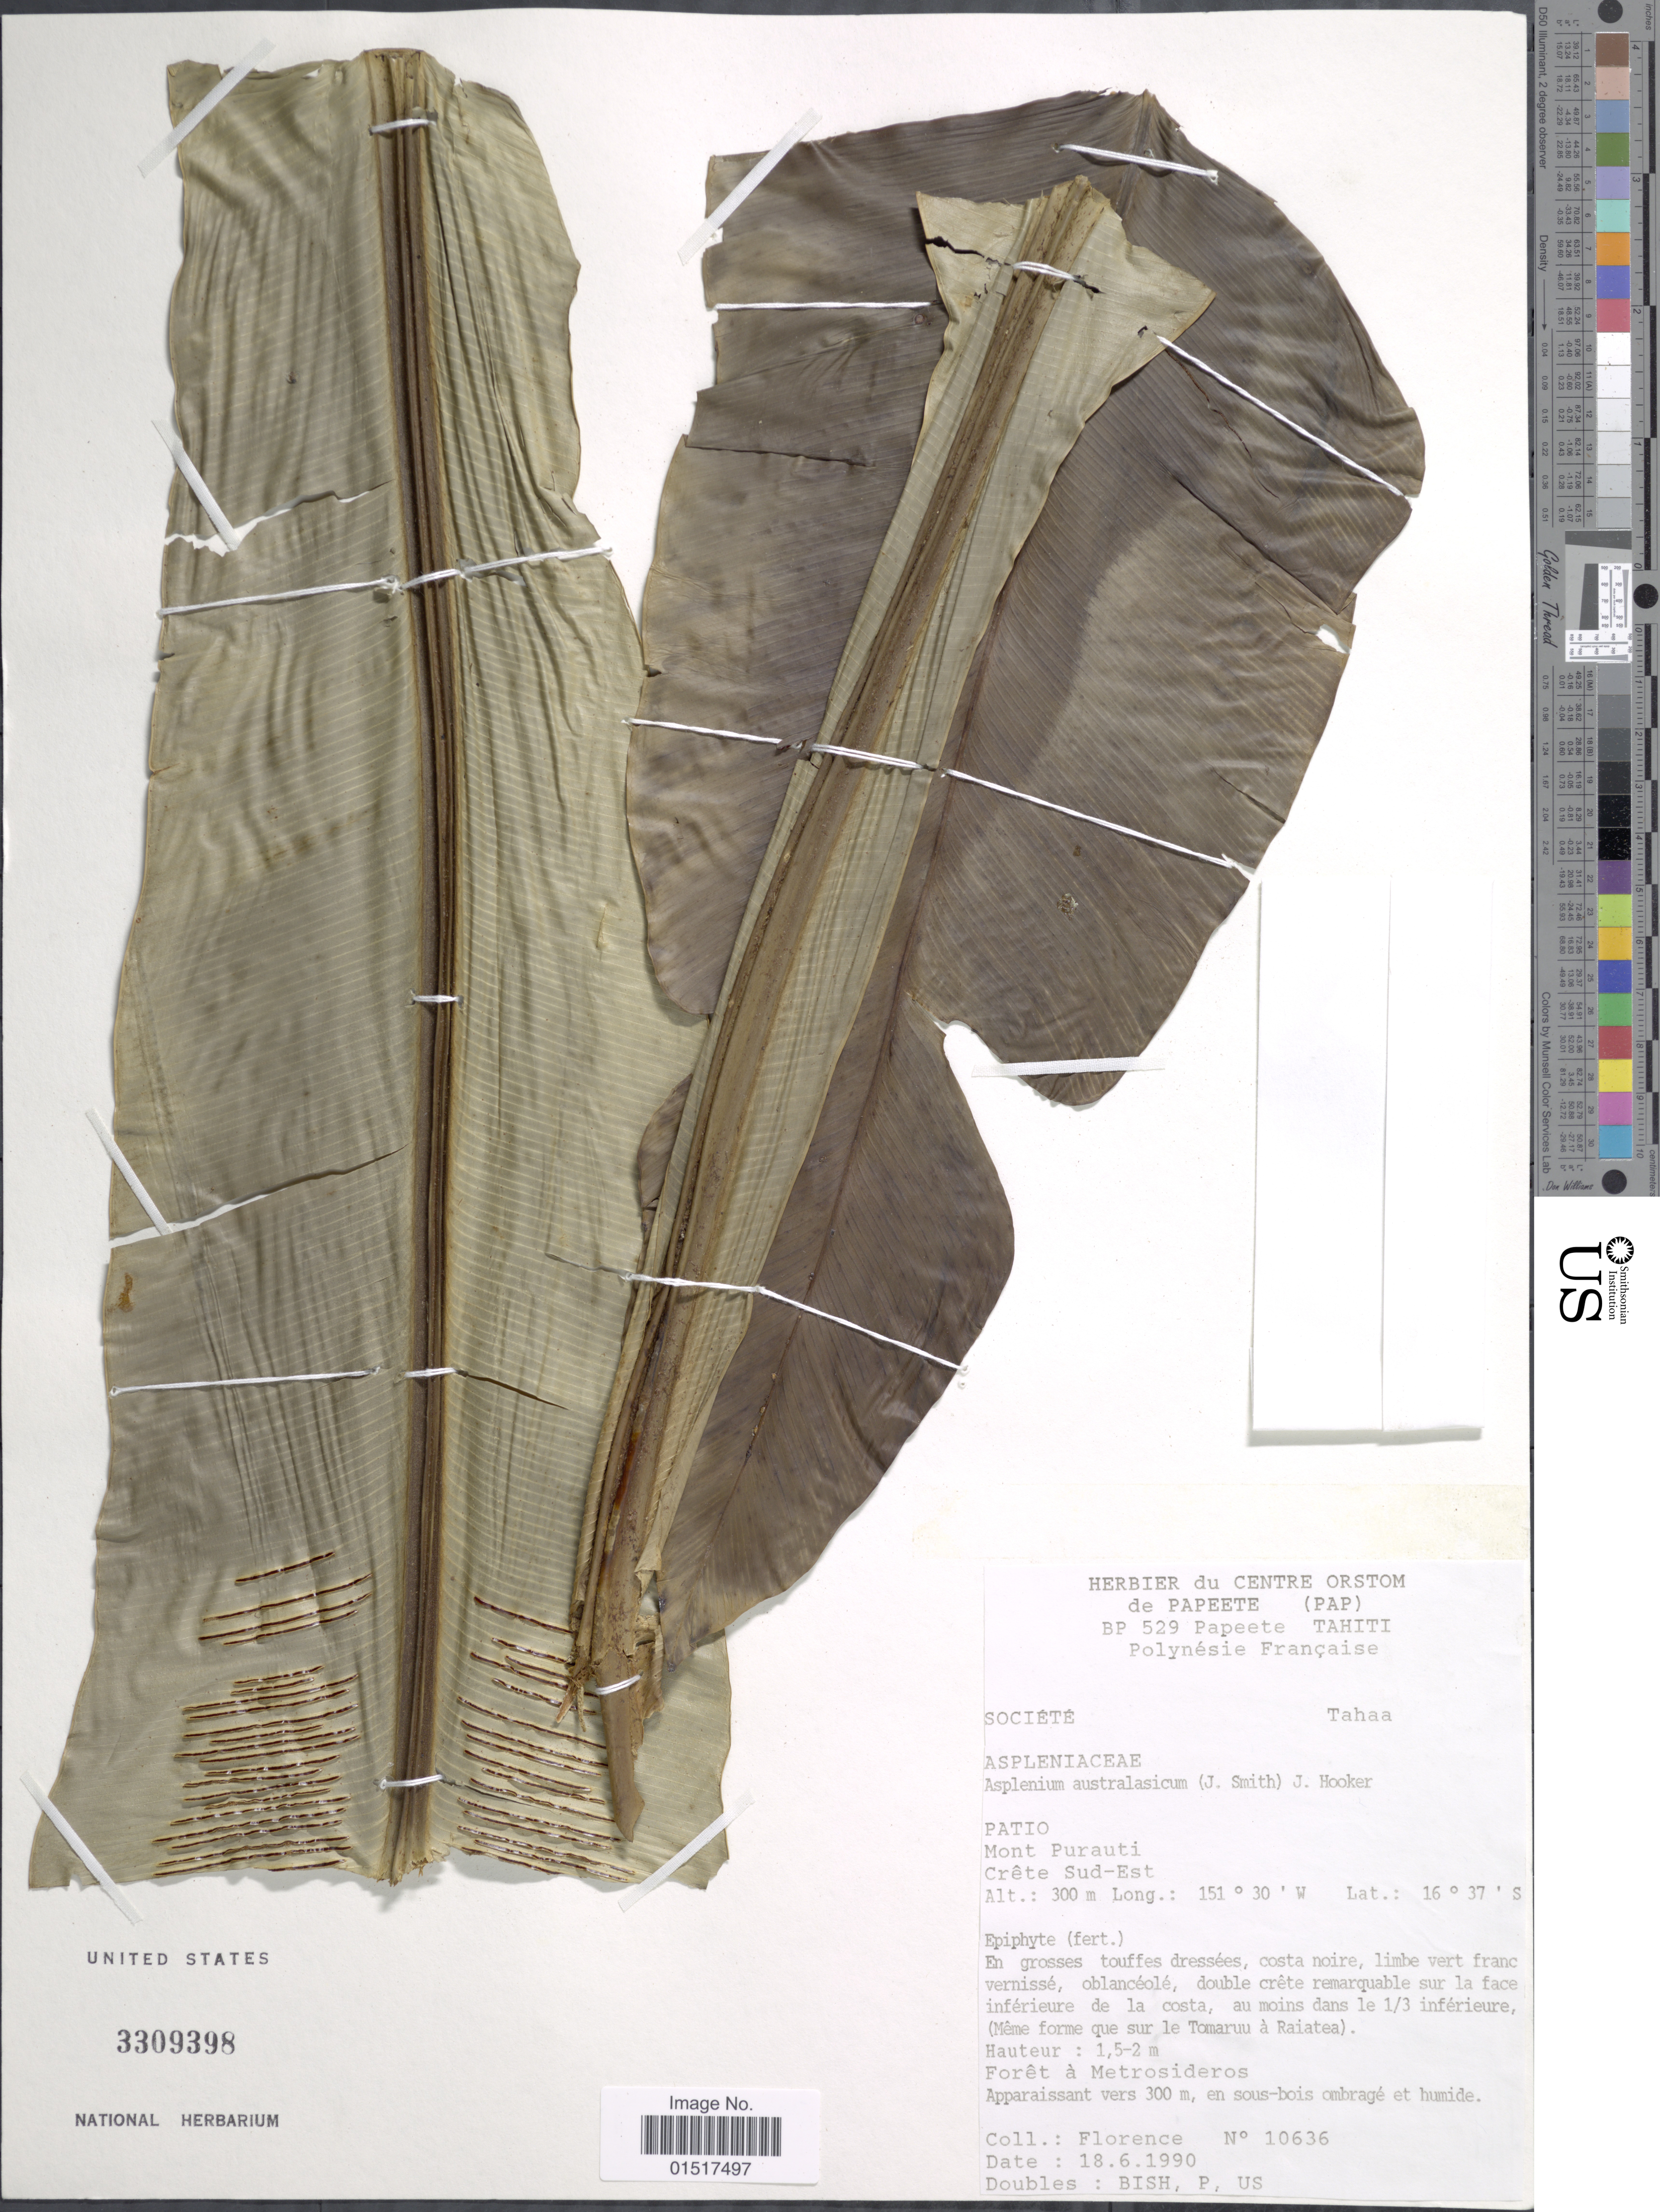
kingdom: Plantae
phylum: Tracheophyta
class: Polypodiopsida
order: Polypodiales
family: Aspleniaceae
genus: Asplenium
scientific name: Asplenium australasicum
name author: (Sm.) Hook.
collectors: -. Florence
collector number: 10636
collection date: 1990-06-18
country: French Polynesia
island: Tahaa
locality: Société. Tahaa. Patio. Mont Purauti. Crête Sud-Est.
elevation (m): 300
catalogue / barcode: US 3309398